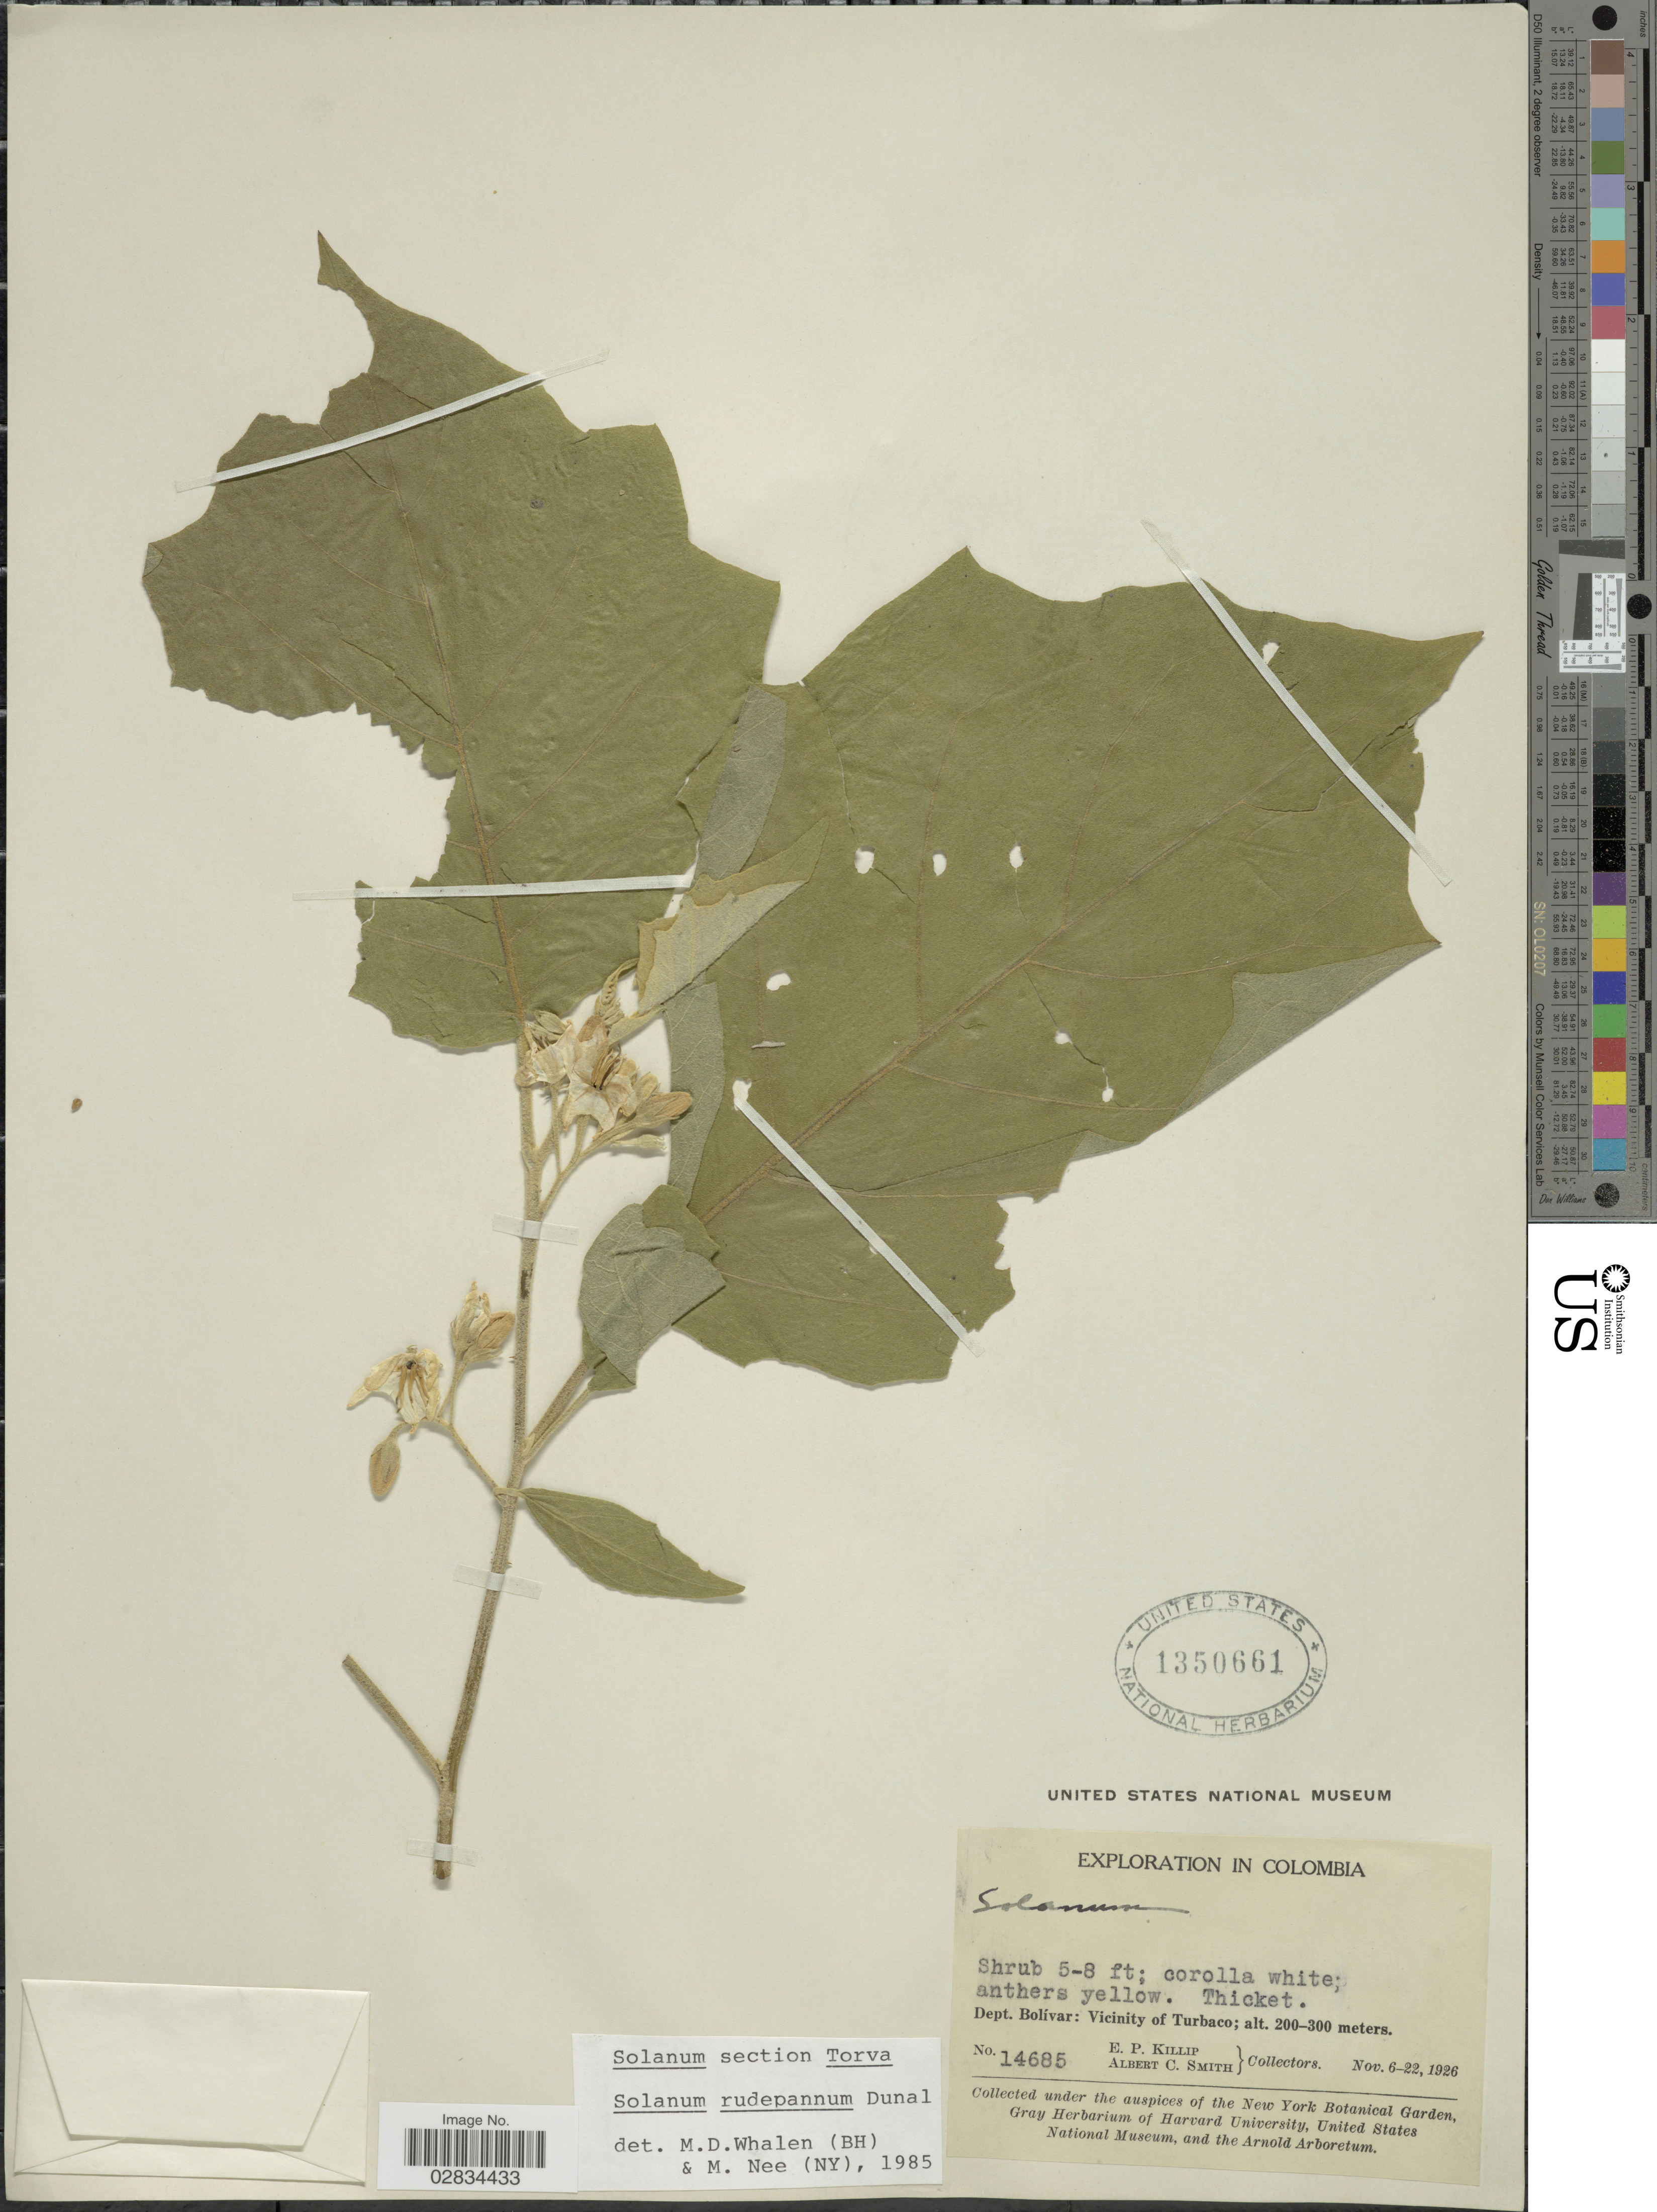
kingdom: Plantae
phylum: Tracheophyta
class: Magnoliopsida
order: Solanales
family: Solanaceae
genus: Solanum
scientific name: Solanum rudepannum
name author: Dunal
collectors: E. P. Killip & A. C. Smith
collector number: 14685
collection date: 1926-11-06/1926-11-22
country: Colombia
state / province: Bolívar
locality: Dept. Bolívar: Vicinity of Turbaco.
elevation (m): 200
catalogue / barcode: US 1350661